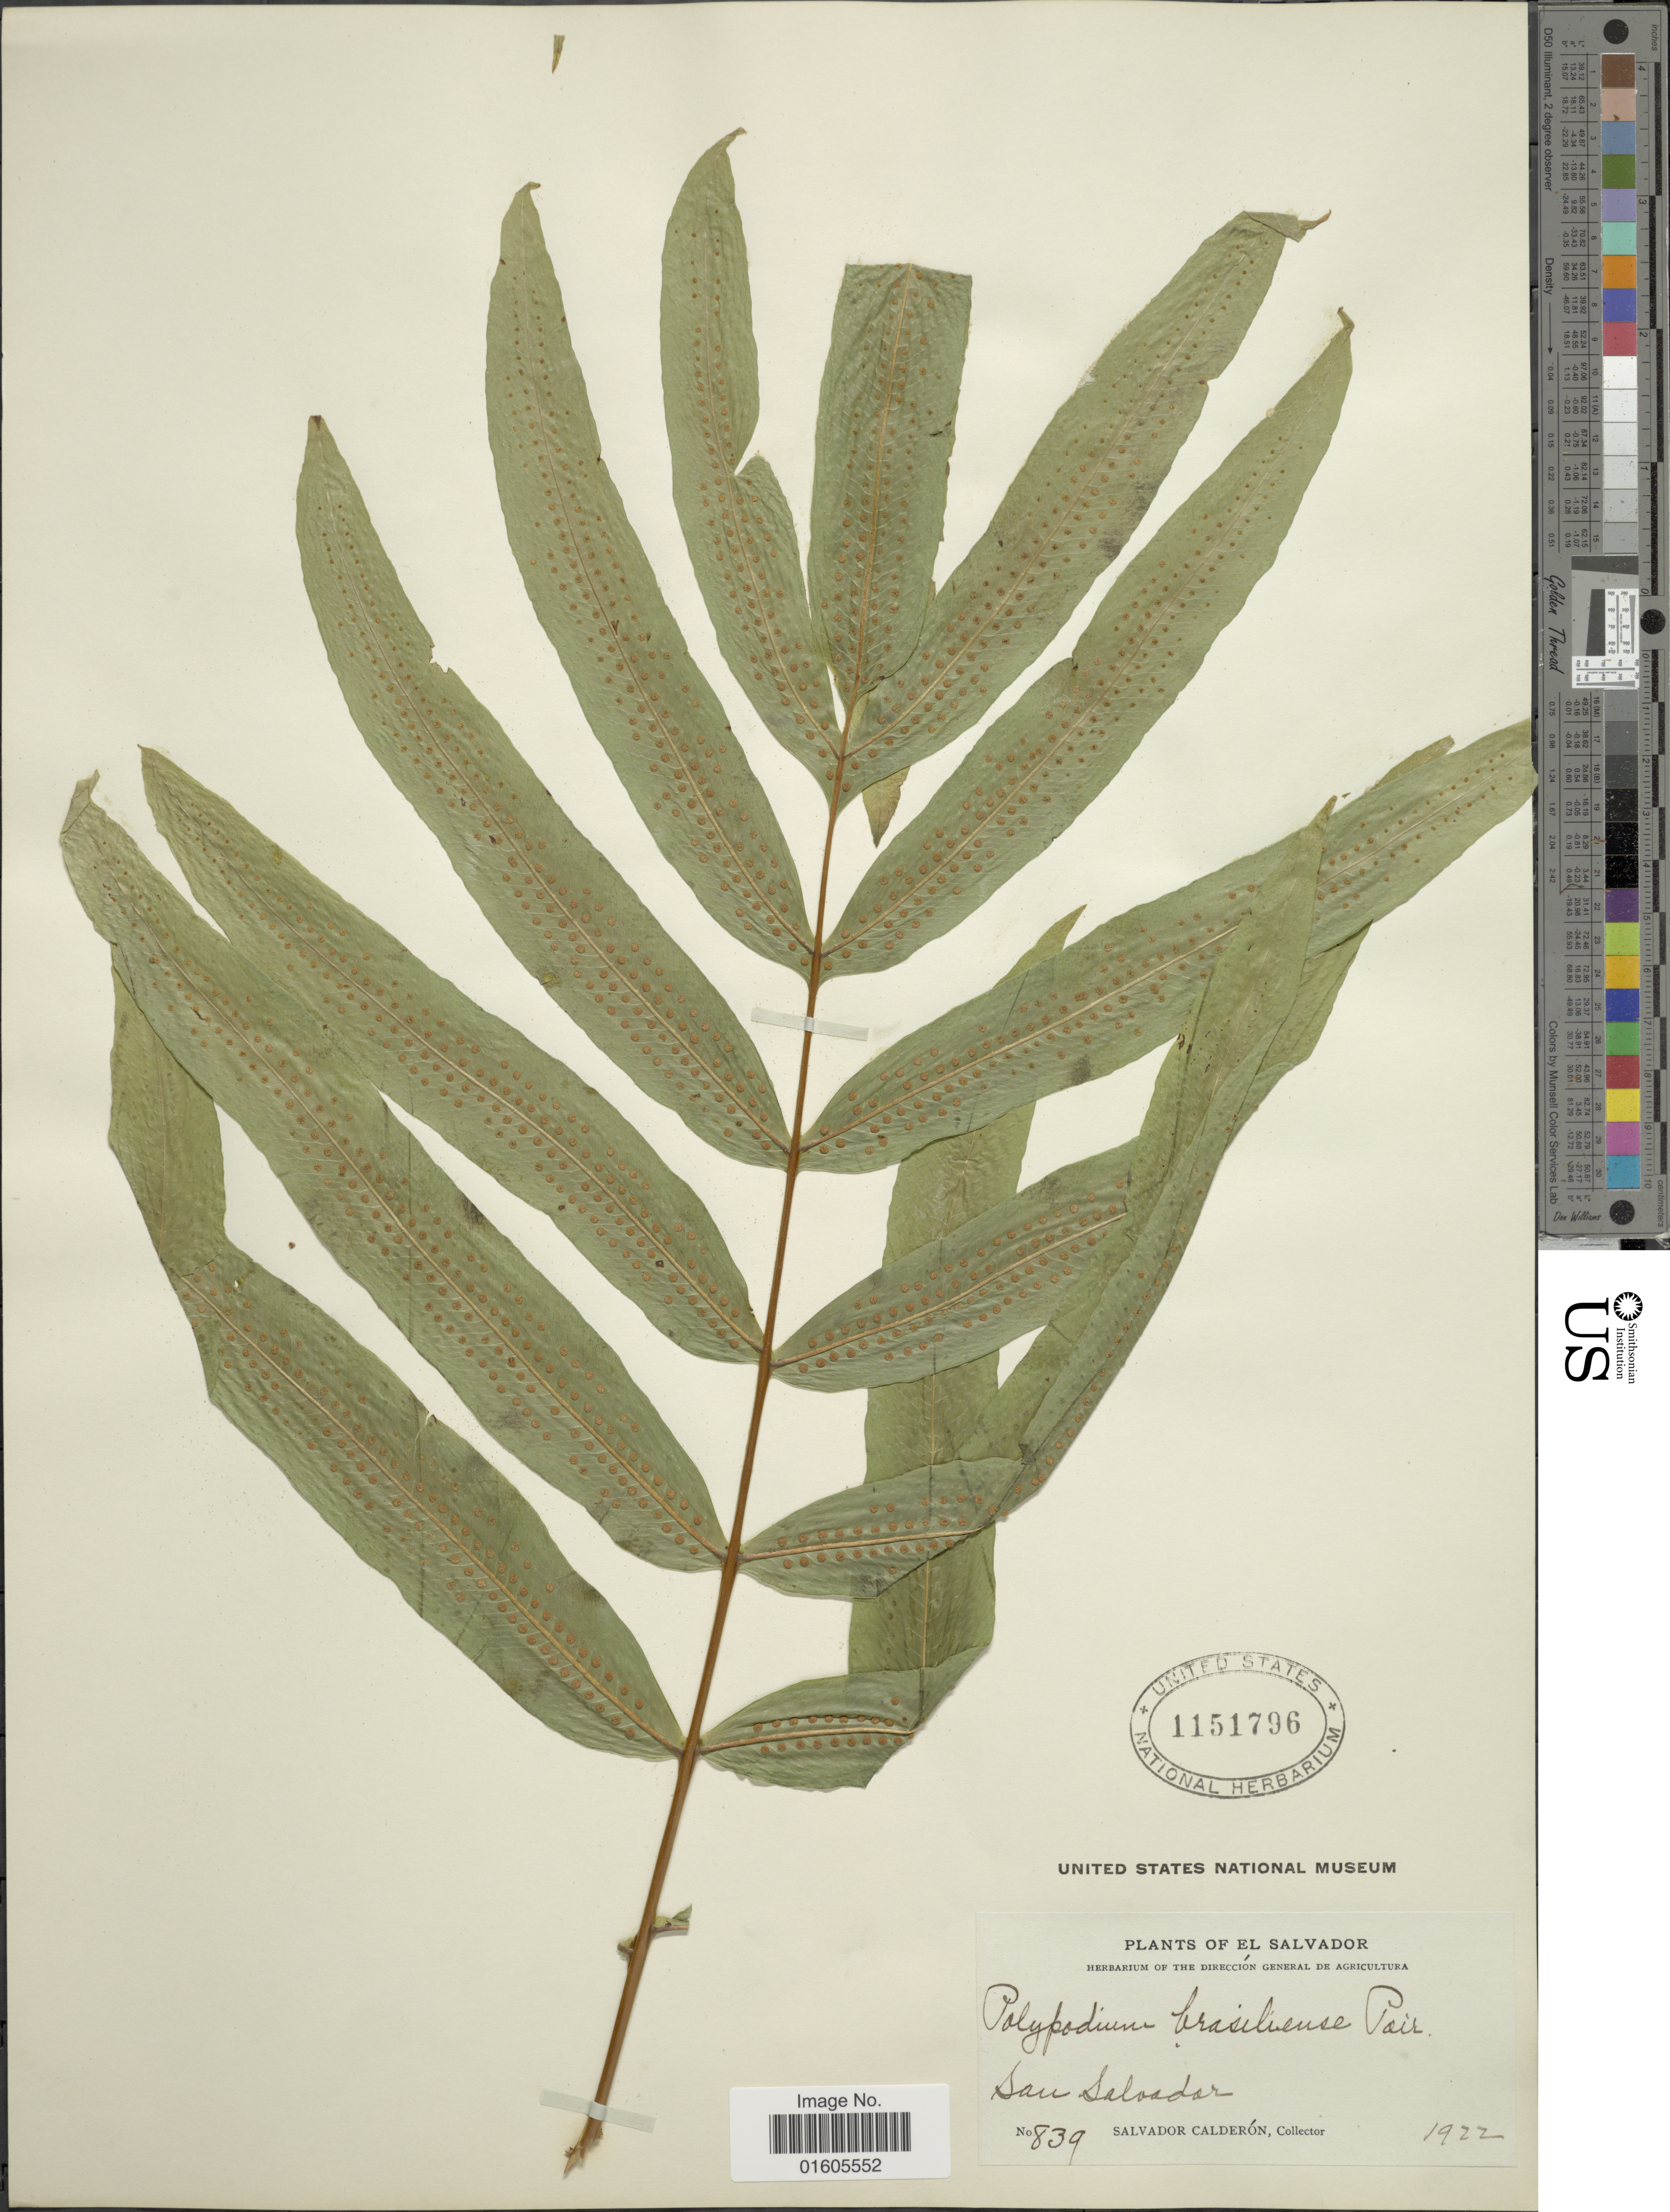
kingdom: Plantae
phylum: Tracheophyta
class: Polypodiopsida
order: Polypodiales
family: Polypodiaceae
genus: Serpocaulon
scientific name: Serpocaulon triseriale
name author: (Sw.) A.R. Sm.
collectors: S. Calderón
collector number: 839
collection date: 1922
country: El Salvador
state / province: San Salvador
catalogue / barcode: US 1151796